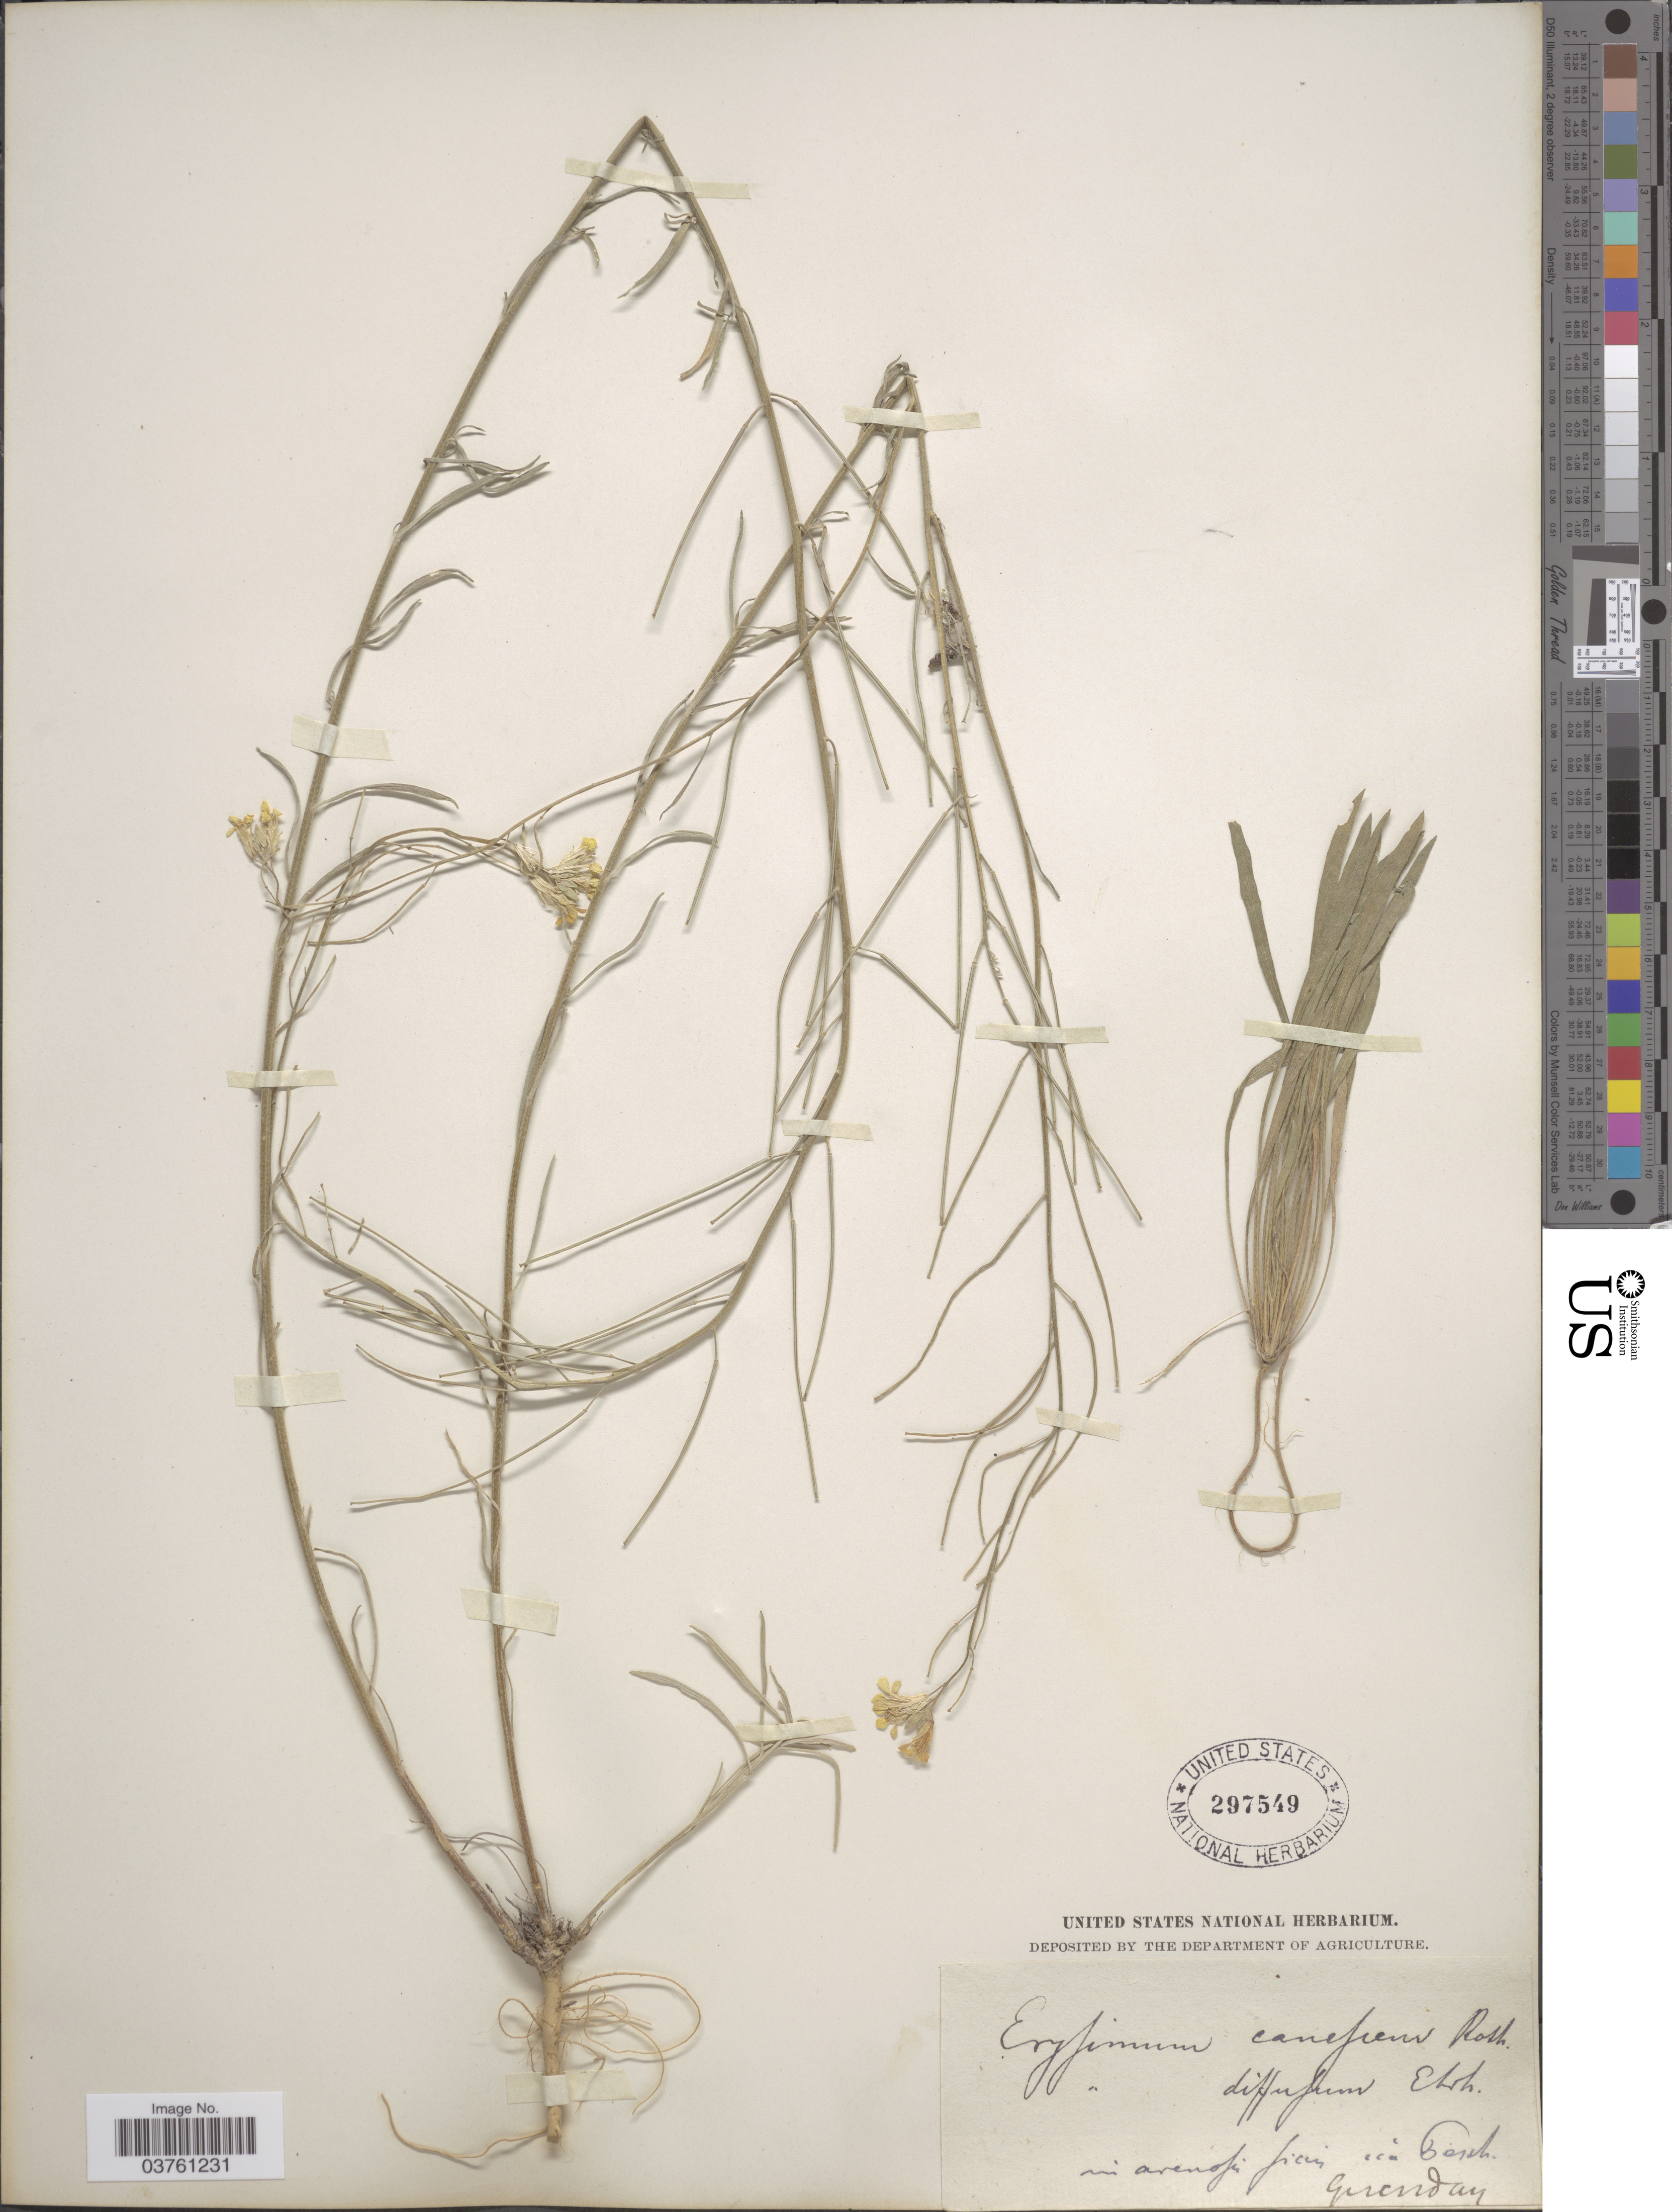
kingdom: Plantae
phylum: Tracheophyta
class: Magnoliopsida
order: Brassicales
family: Brassicaceae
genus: Erysimum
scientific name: Erysimum canescens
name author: Roth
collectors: Gerenday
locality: In arenofi[interpreted] ficin [illegible text].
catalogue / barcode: US 297549